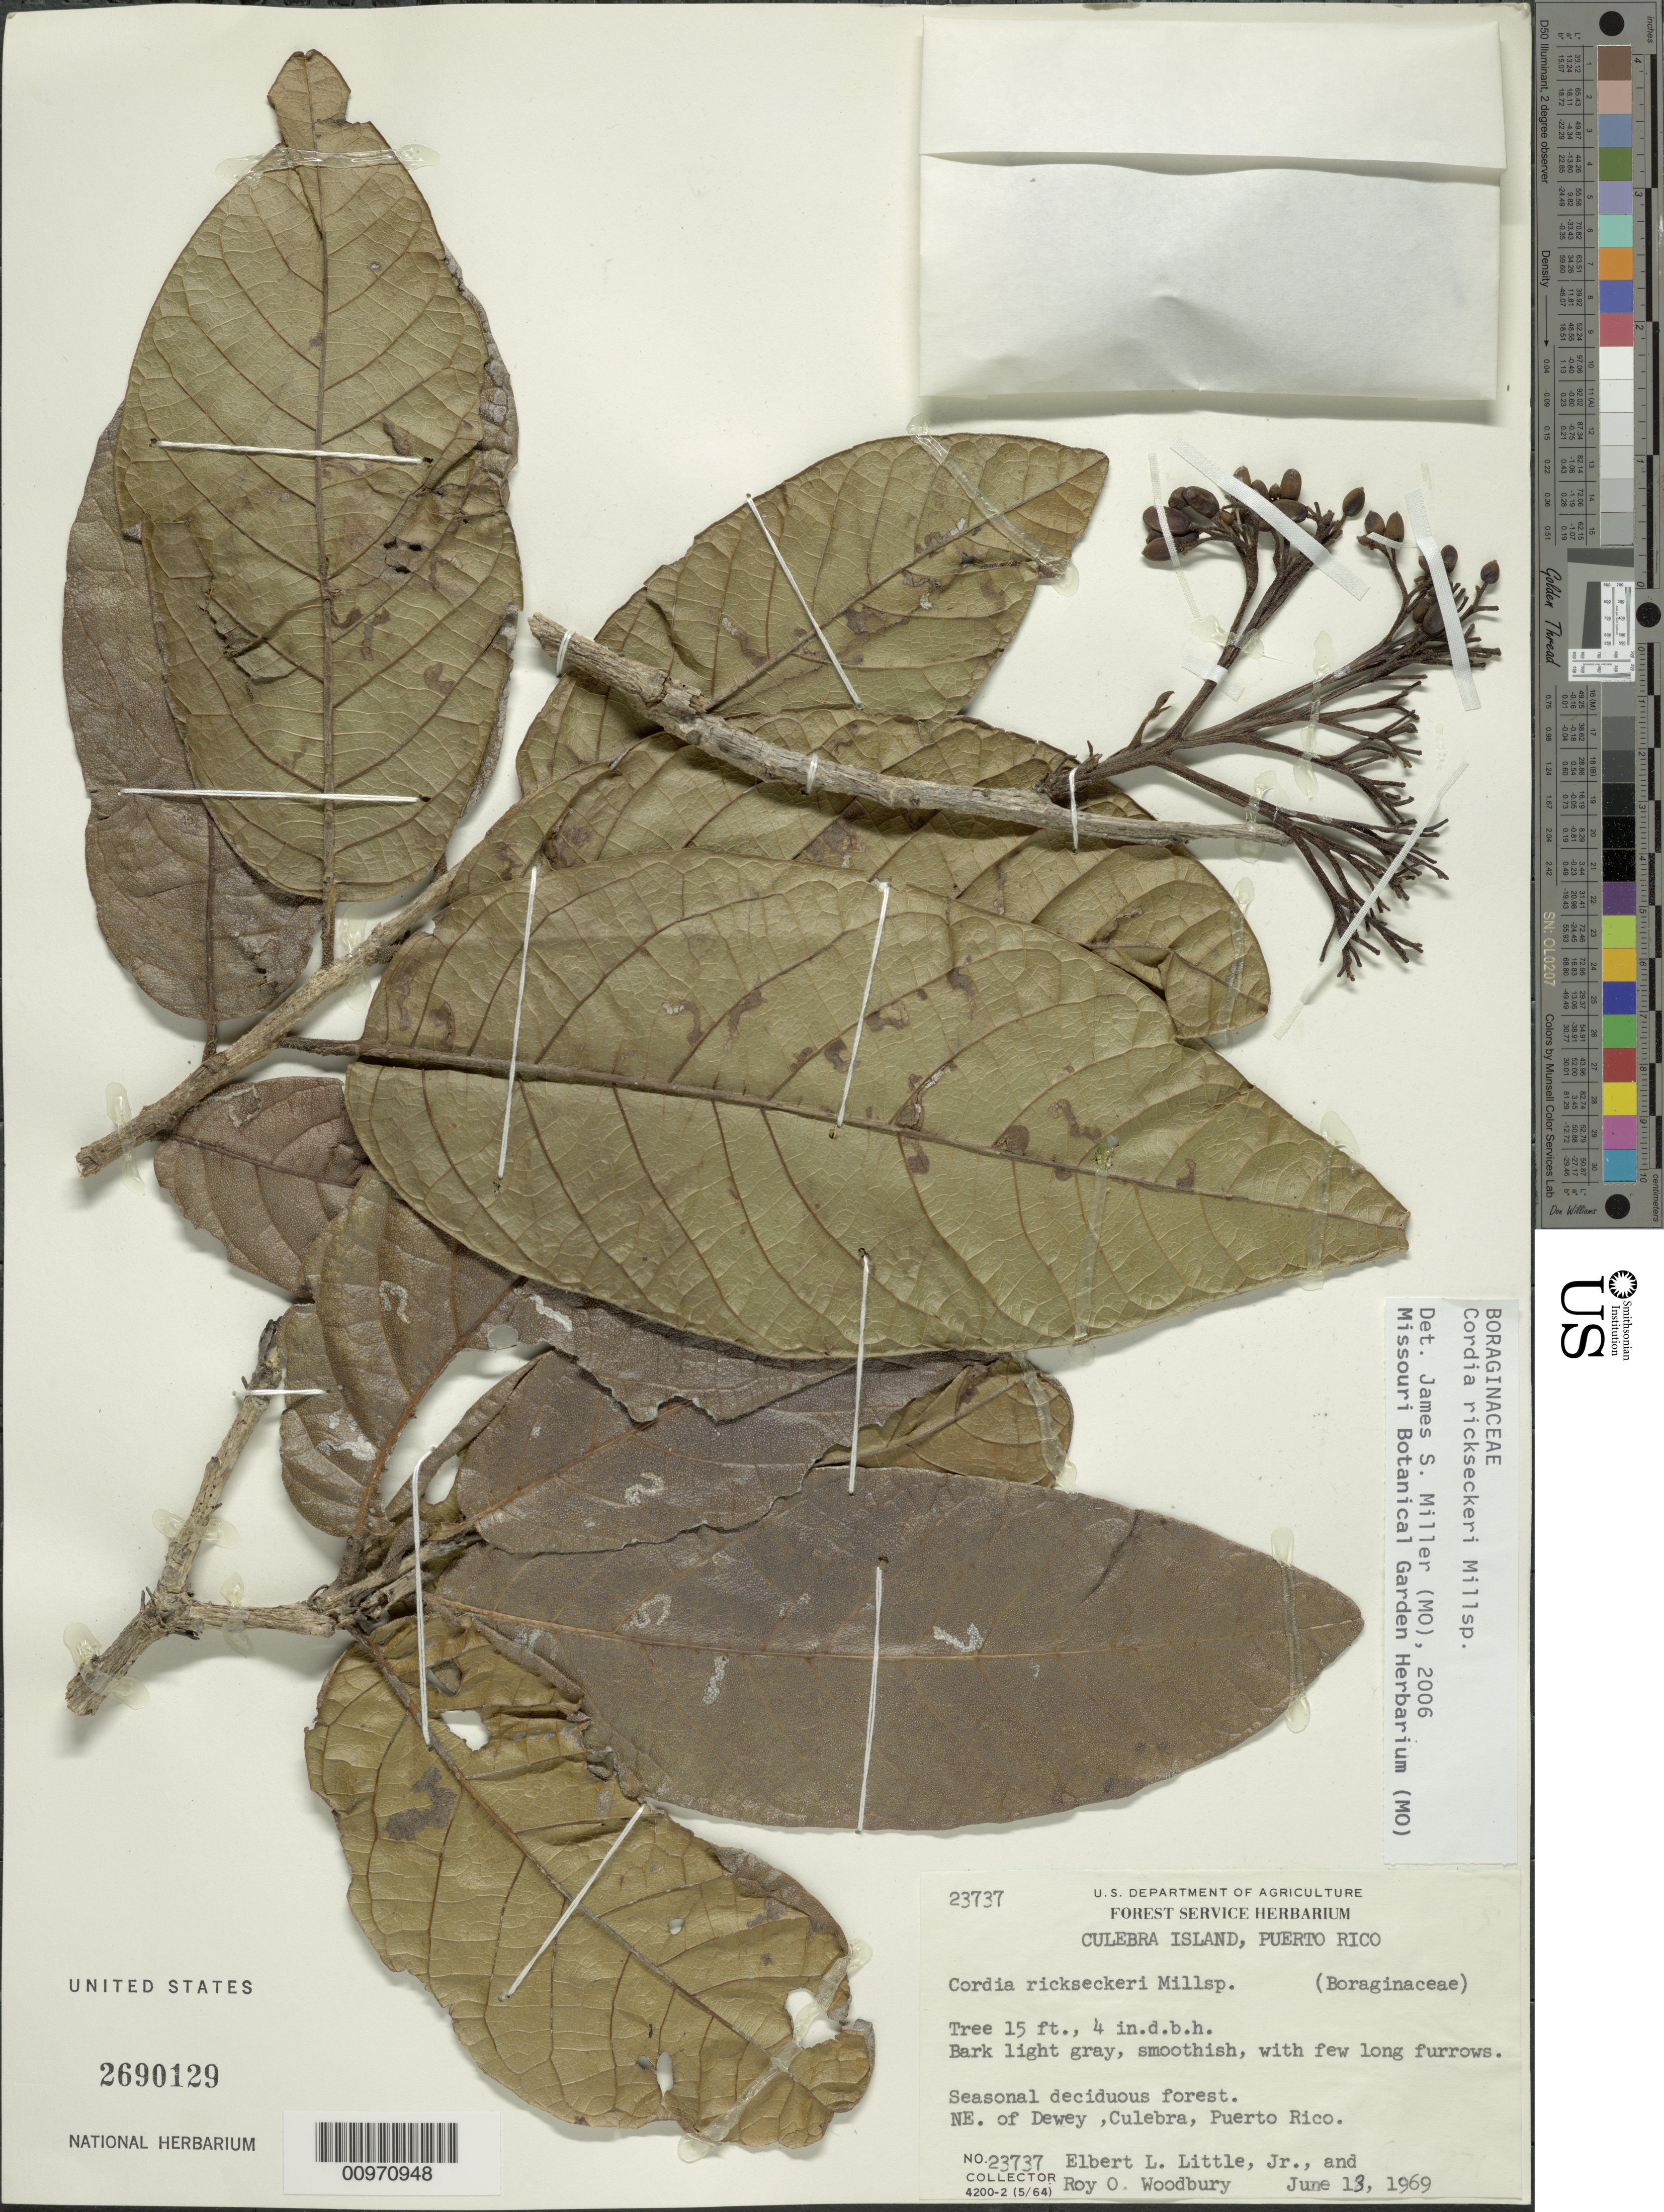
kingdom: Plantae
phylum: Tracheophyta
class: Magnoliopsida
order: Boraginales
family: Cordiaceae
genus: Cordia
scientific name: Cordia rickseckeri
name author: Millsp.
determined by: Miller, James S., (MO), Missouri Botanical Garden (UNITED STATES)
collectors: E. L. Little & R. O. Woodbury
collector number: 23737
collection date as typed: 13 Jun 1969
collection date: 1969-06-13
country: Puerto Rico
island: Culebra I.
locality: NE of Dewey, Culebra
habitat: Seasonal deciduous forest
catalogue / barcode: US 2690129